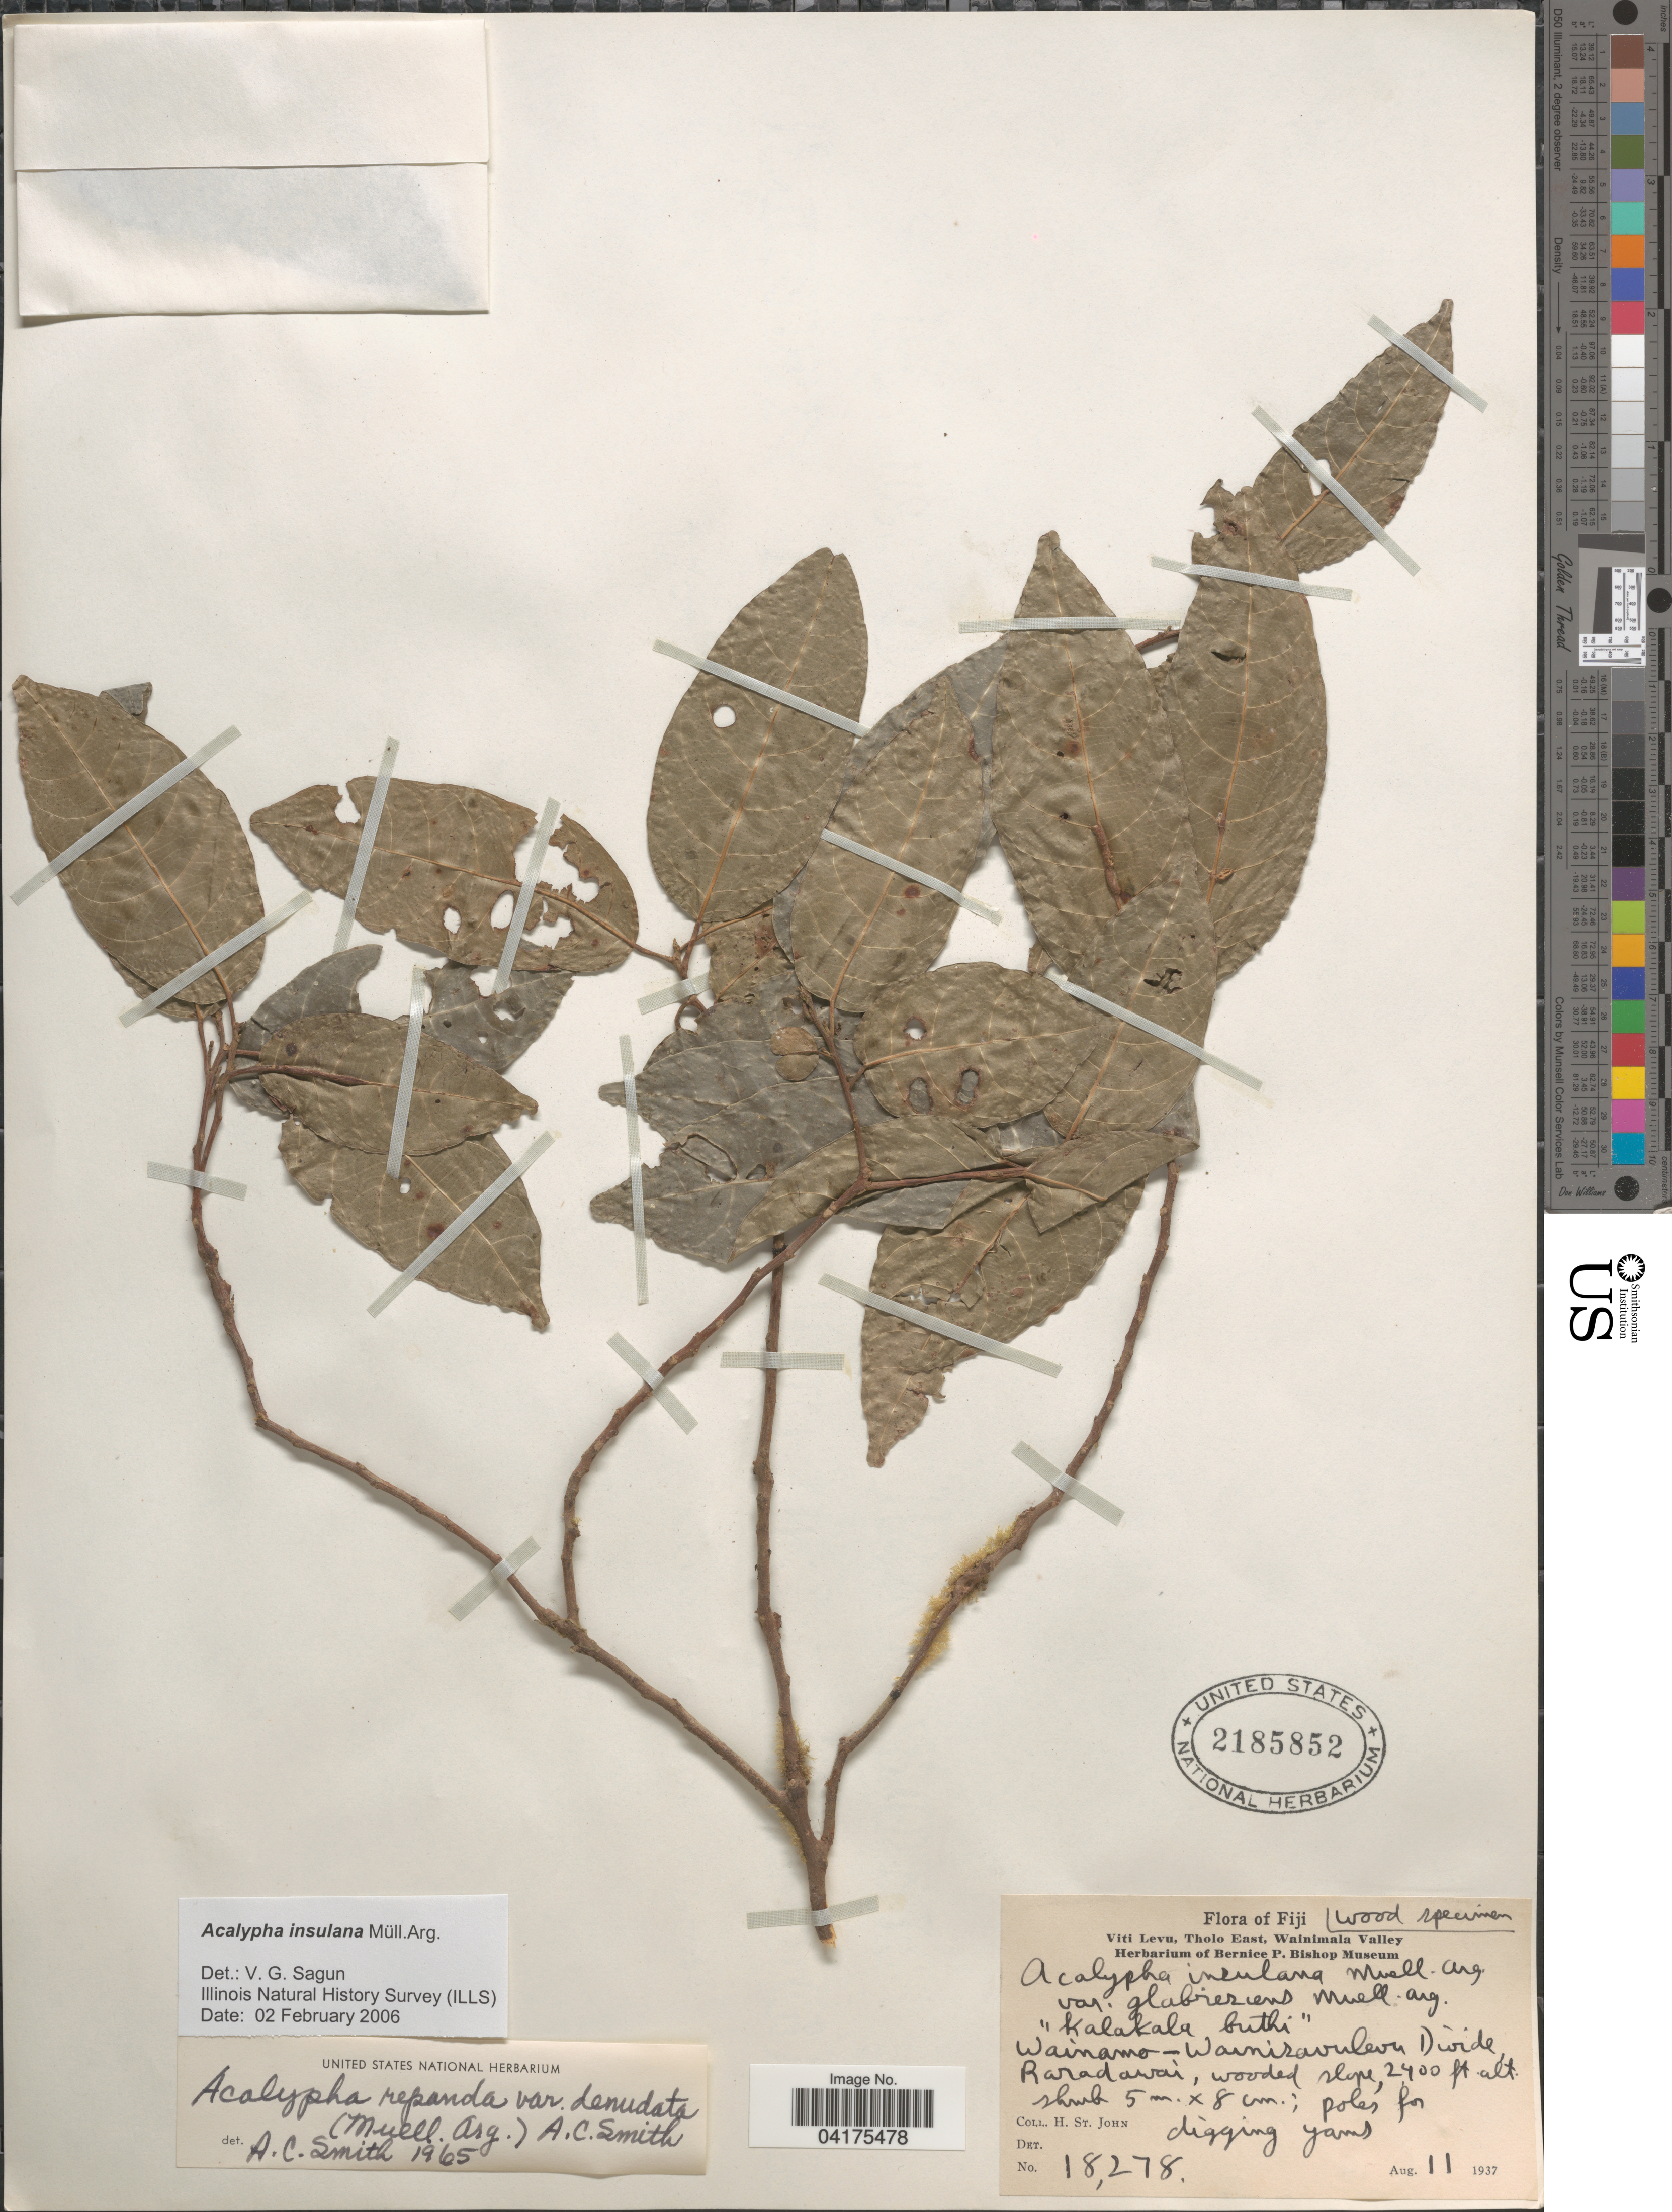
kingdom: Plantae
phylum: Tracheophyta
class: Magnoliopsida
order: Malpighiales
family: Euphorbiaceae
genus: Acalypha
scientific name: Acalypha insulana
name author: Müll. Arg.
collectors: H. St. John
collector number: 18278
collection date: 1937-08-11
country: Fiji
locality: Viti Levu, Tholo East, Wainimala Valley. Wainamo-Wainiravulevu Divide Raradawai.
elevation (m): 732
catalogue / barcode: US 2185852